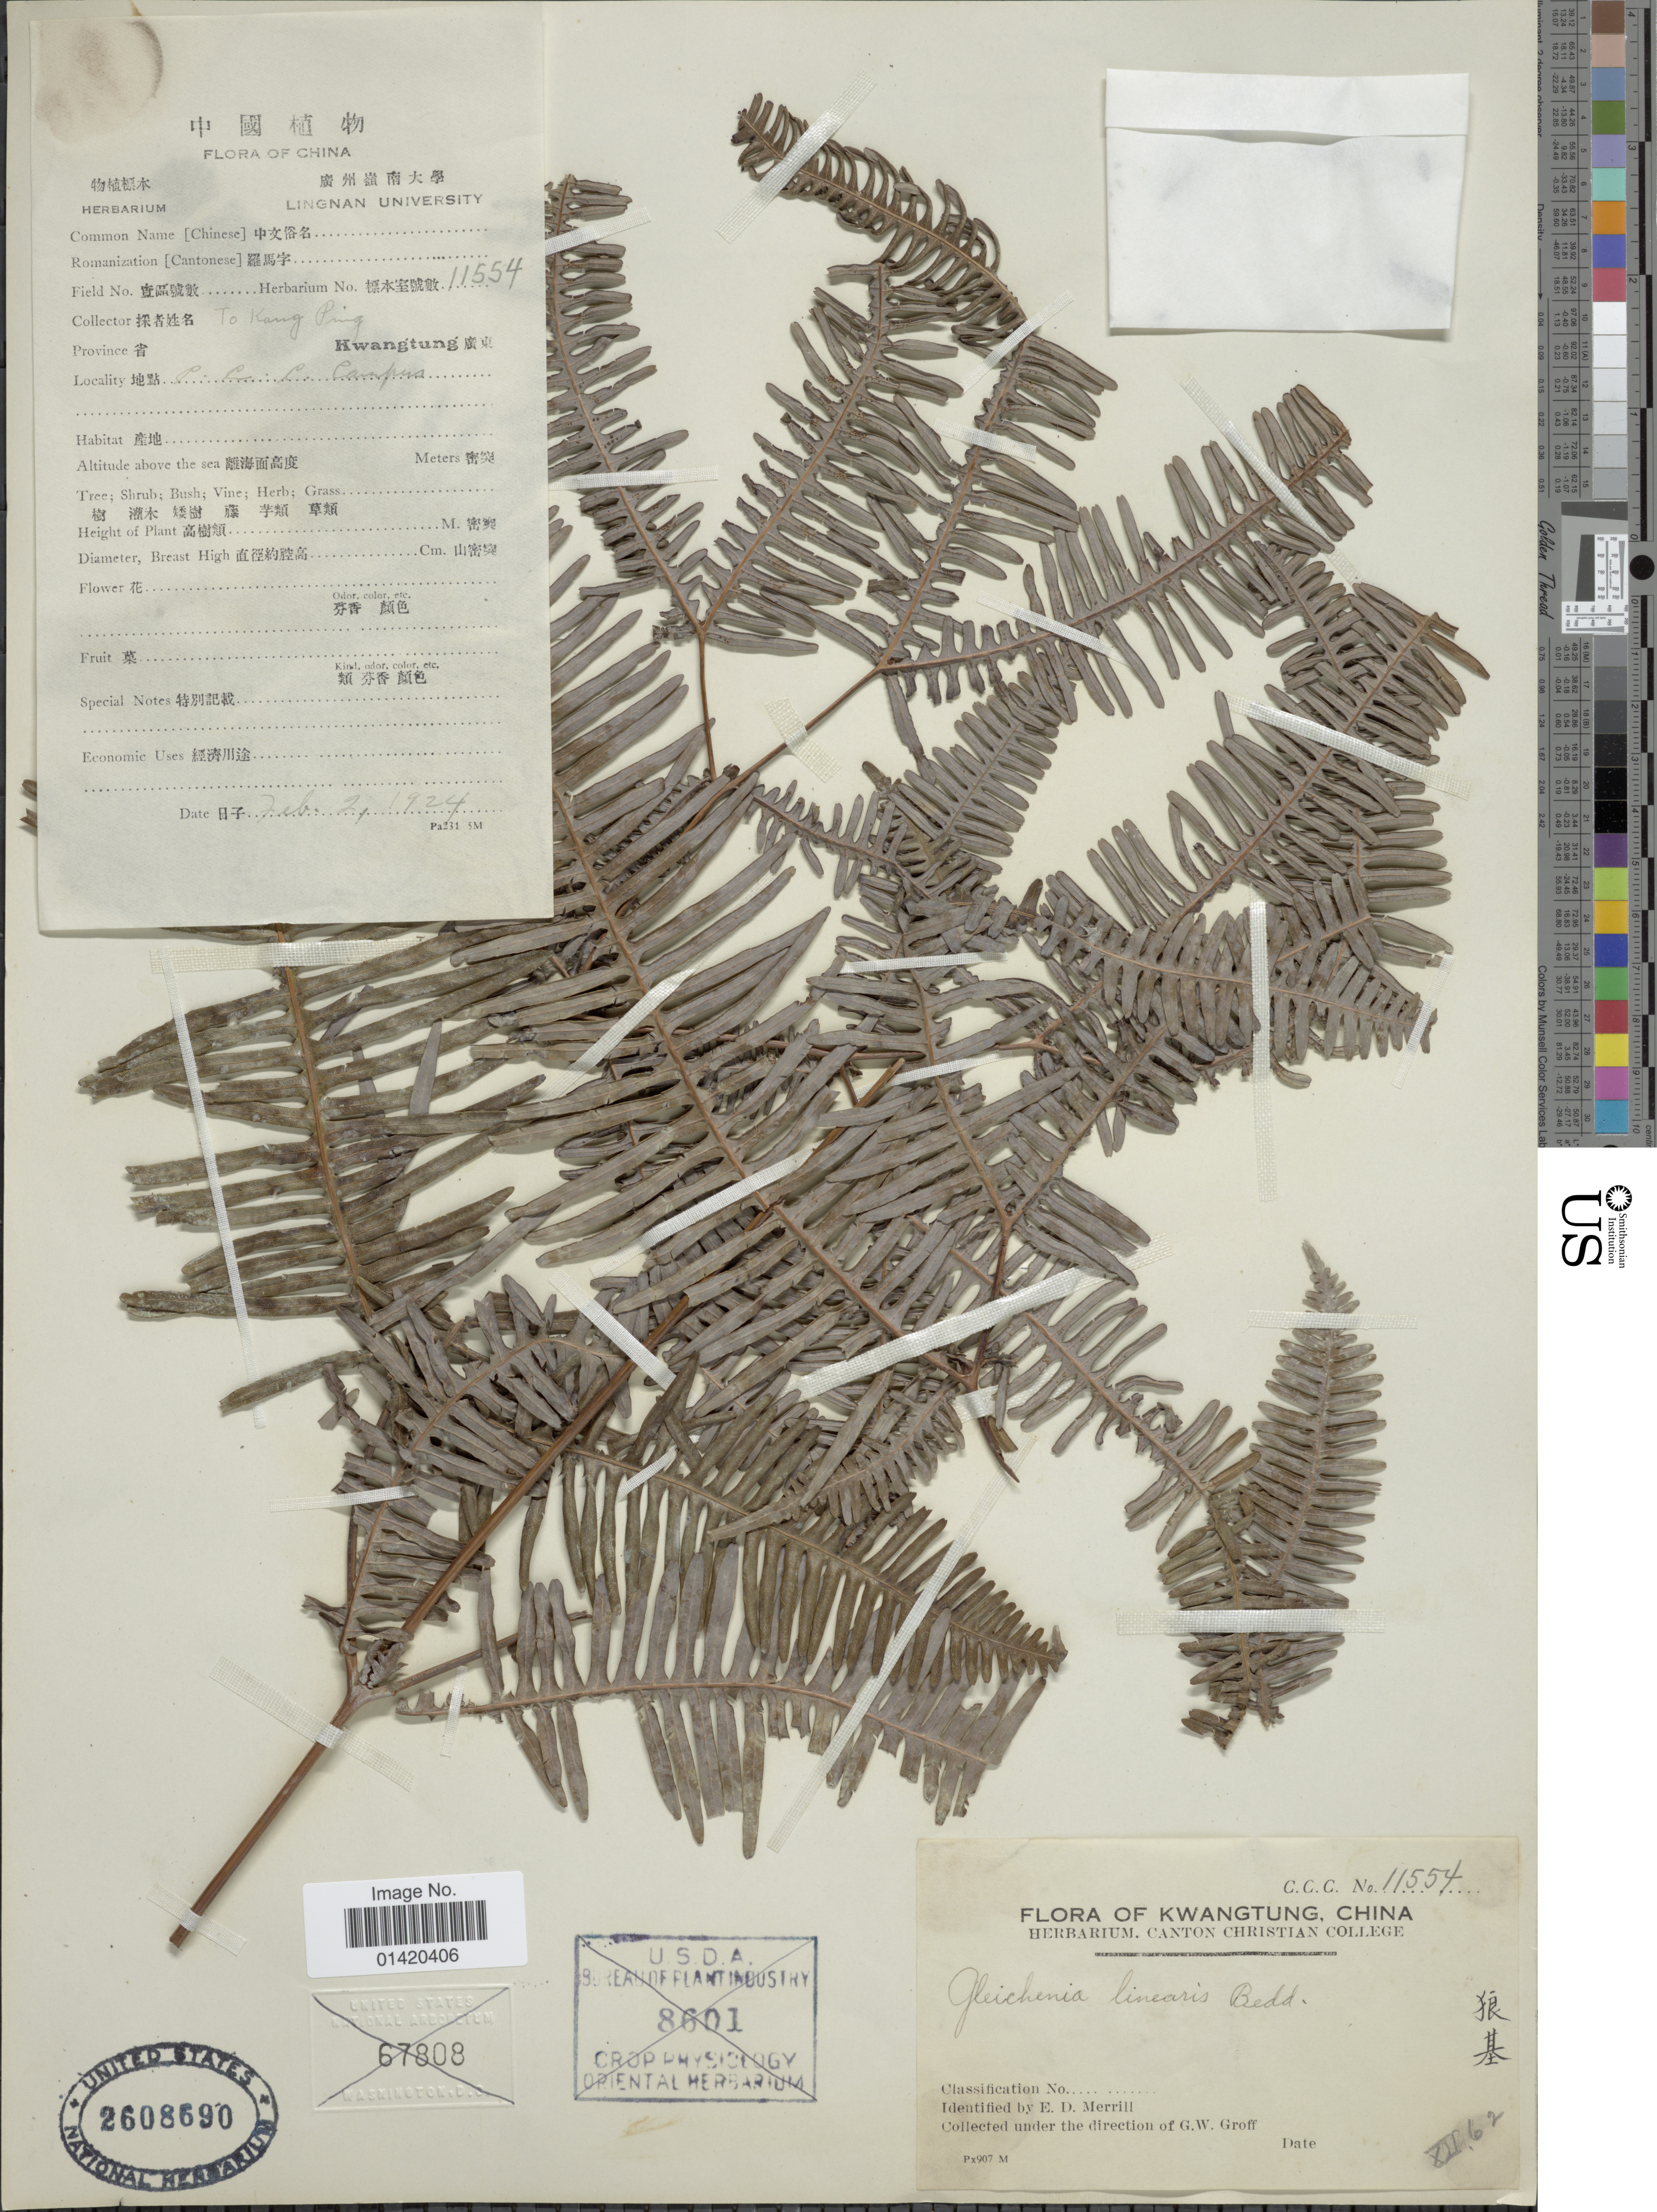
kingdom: Plantae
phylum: Tracheophyta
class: Polypodiopsida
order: Gleicheniales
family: Gleicheniaceae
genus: Dicranopteris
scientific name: Dicranopteris linearis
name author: (Burm. f.) Underw.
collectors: T. Ping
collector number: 11554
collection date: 1924-02-02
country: China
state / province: Guangdong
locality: Kwangtung, Pi Loi Co Cam [illegible text]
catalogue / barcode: US 2608690